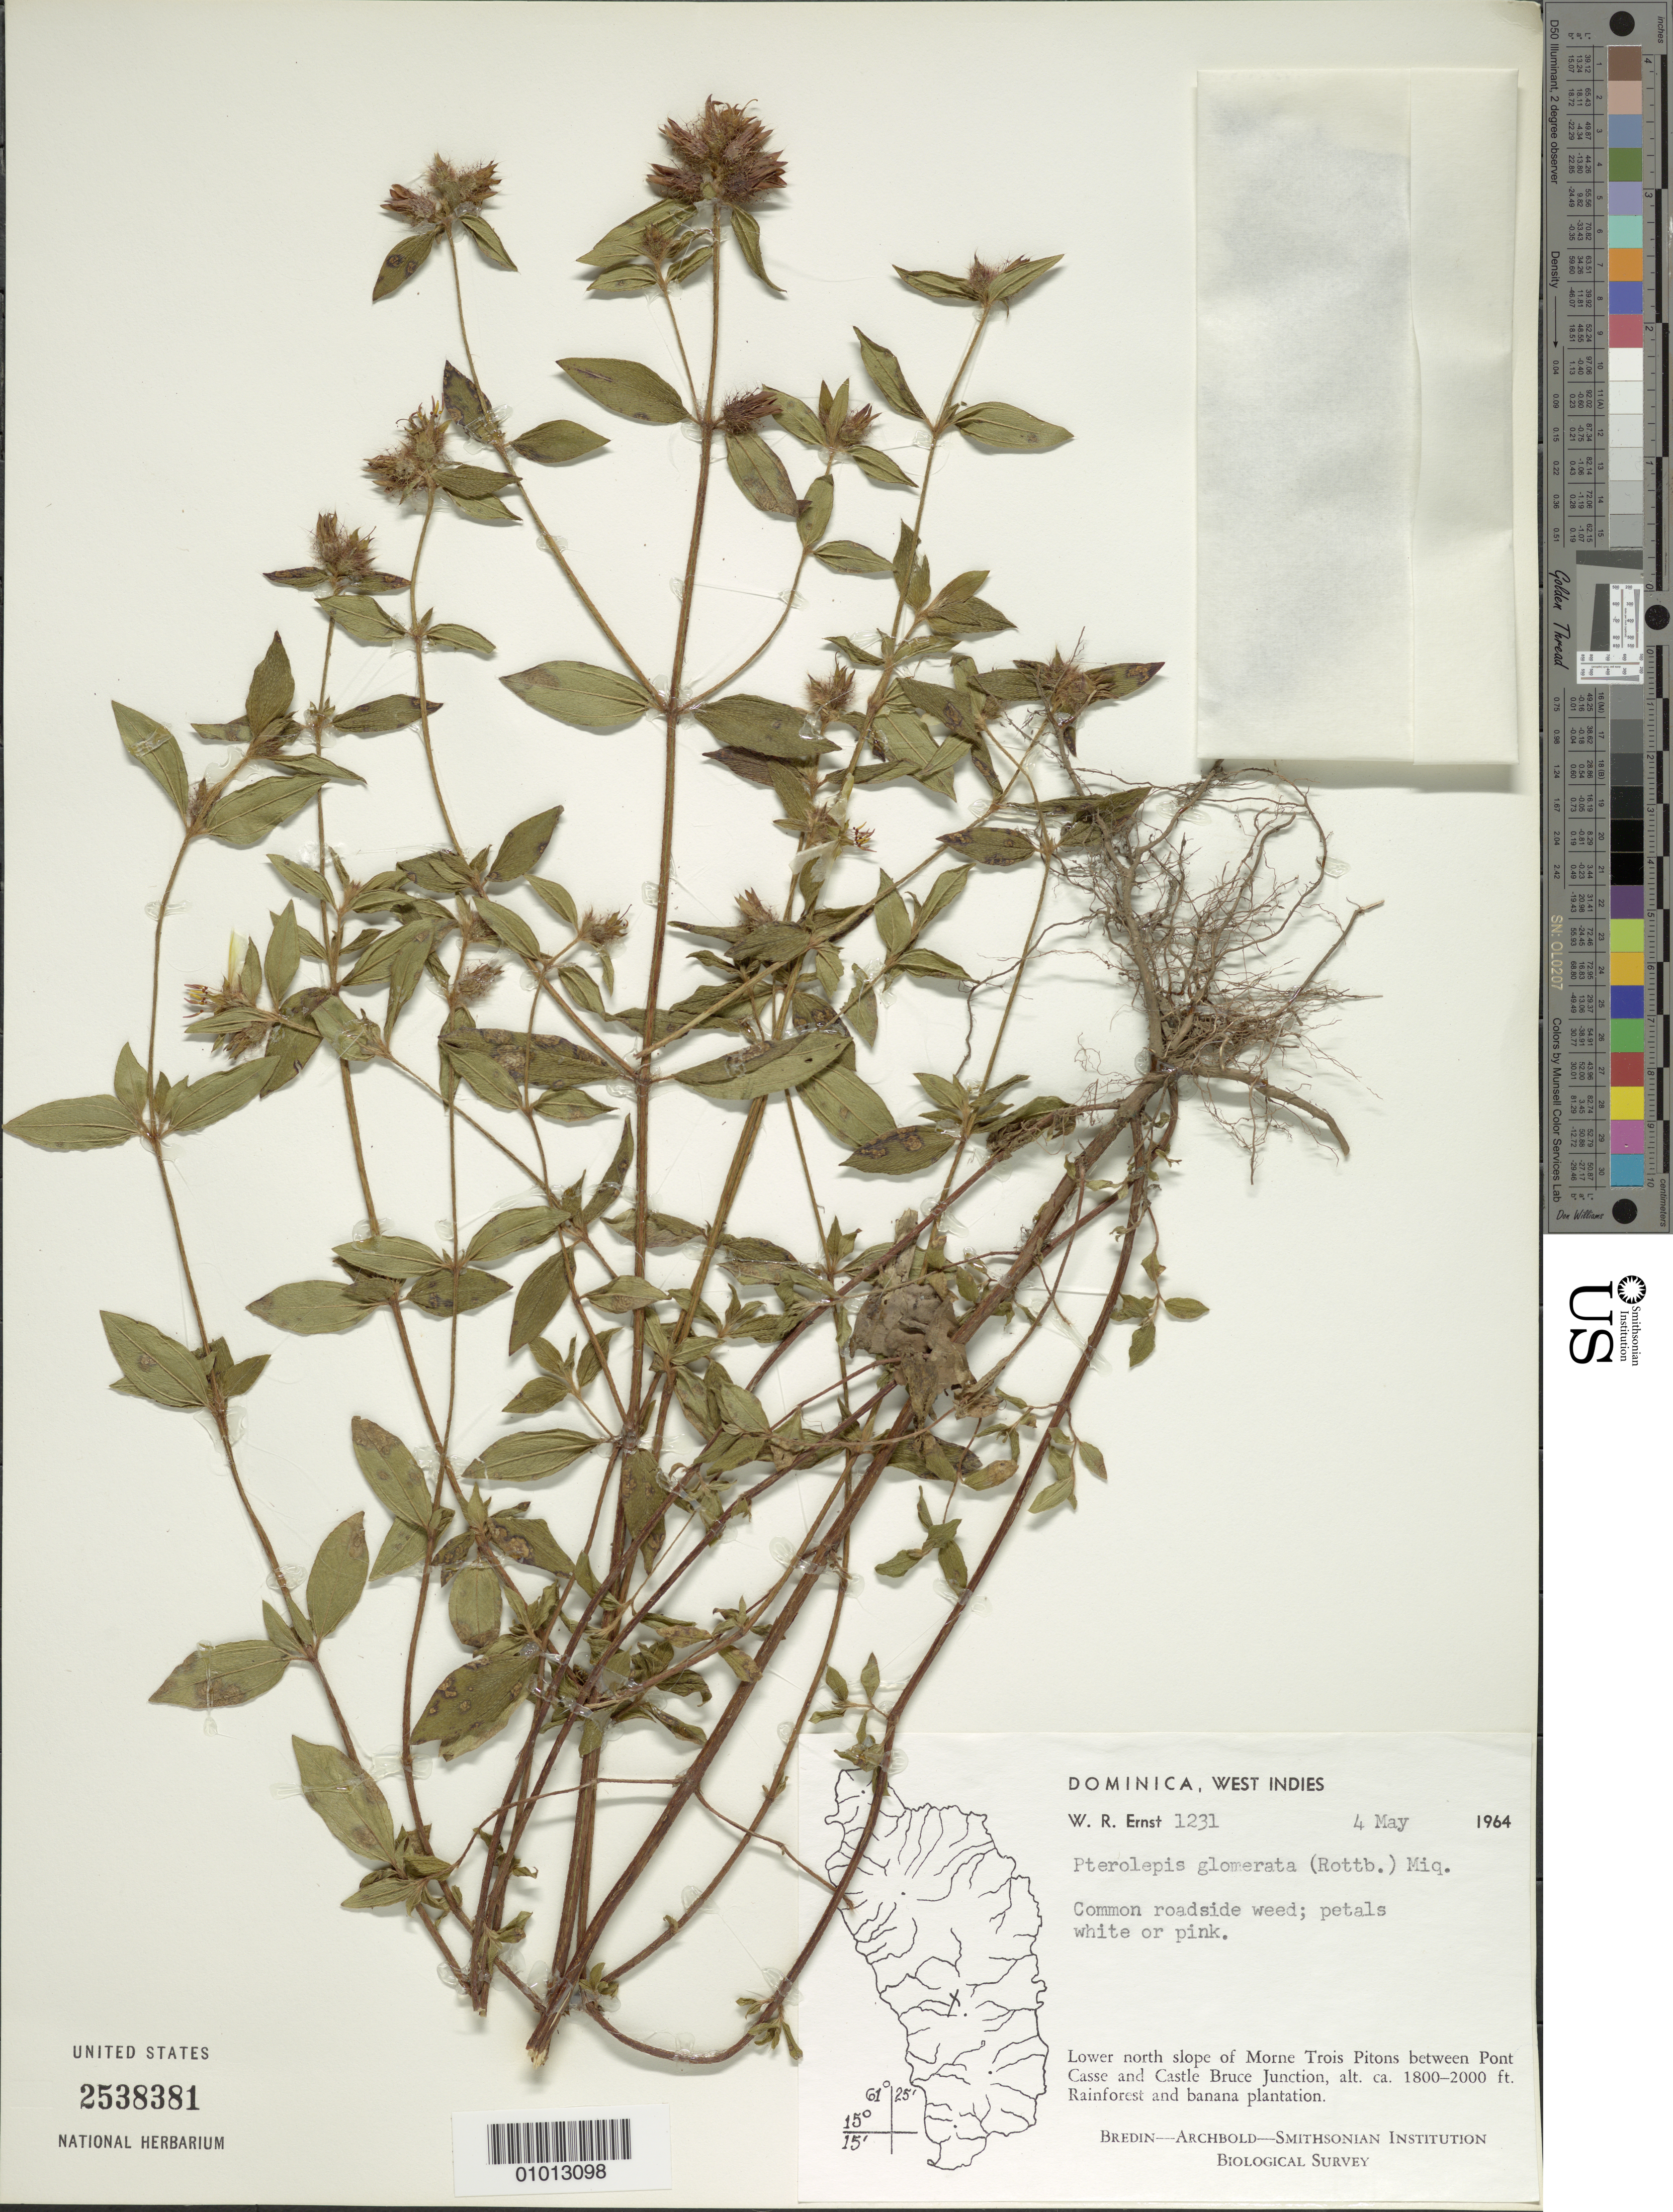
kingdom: Plantae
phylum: Tracheophyta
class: Magnoliopsida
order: Myrtales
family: Melastomataceae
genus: Pterolepis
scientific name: Pterolepis glomerata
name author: (Rottb.) Miq.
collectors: W. R. Ernst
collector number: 1231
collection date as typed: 04 May 1964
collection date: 1964-05-04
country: Dominica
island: Dominica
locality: Lower N slope of Morne Trois Pitons between Pont Casse and Castle Bruce Junction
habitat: Rainforest and banana plantation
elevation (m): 549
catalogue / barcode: US 2538381